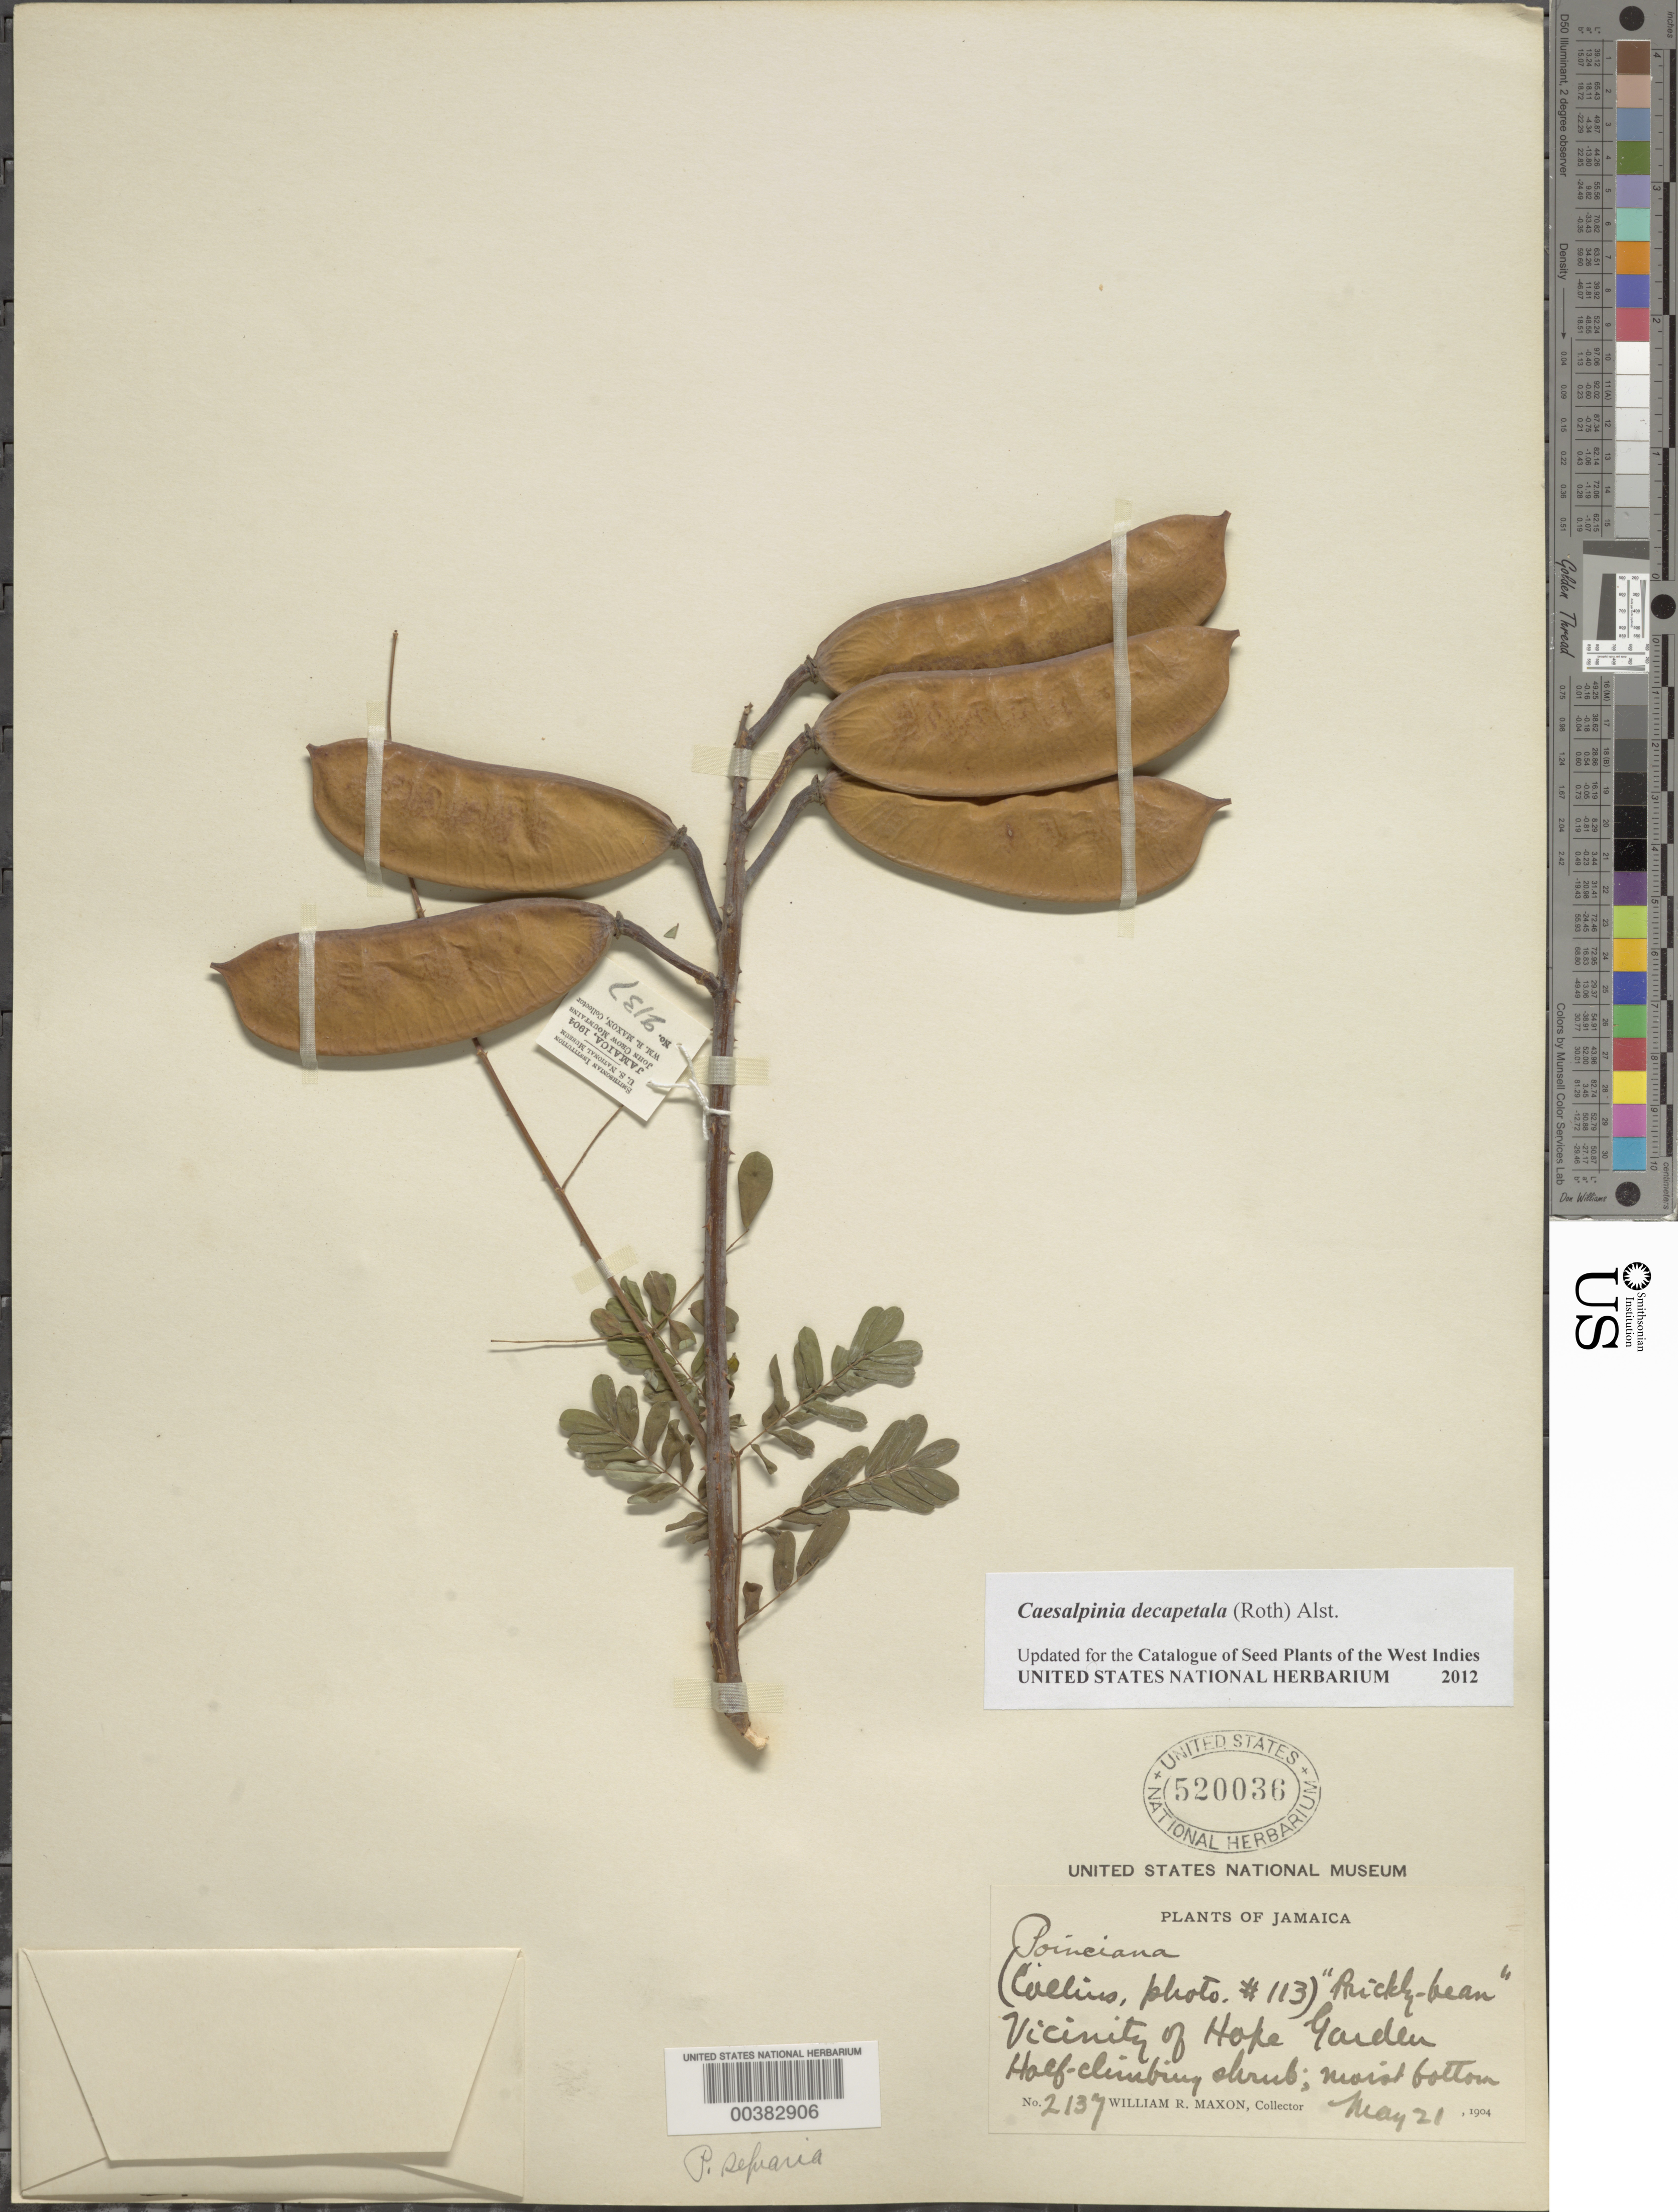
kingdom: Plantae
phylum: Tracheophyta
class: Magnoliopsida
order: Fabales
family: Fabaceae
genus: Biancaea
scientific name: Biancaea decapetala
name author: (Roth) O. Deg.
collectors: W. R. Maxon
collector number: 2137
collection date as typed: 21 May 1904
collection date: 1904-05-21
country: Jamaica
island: Greater Antilles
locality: Vicinity of hope garden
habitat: Moist bottom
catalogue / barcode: US 520036